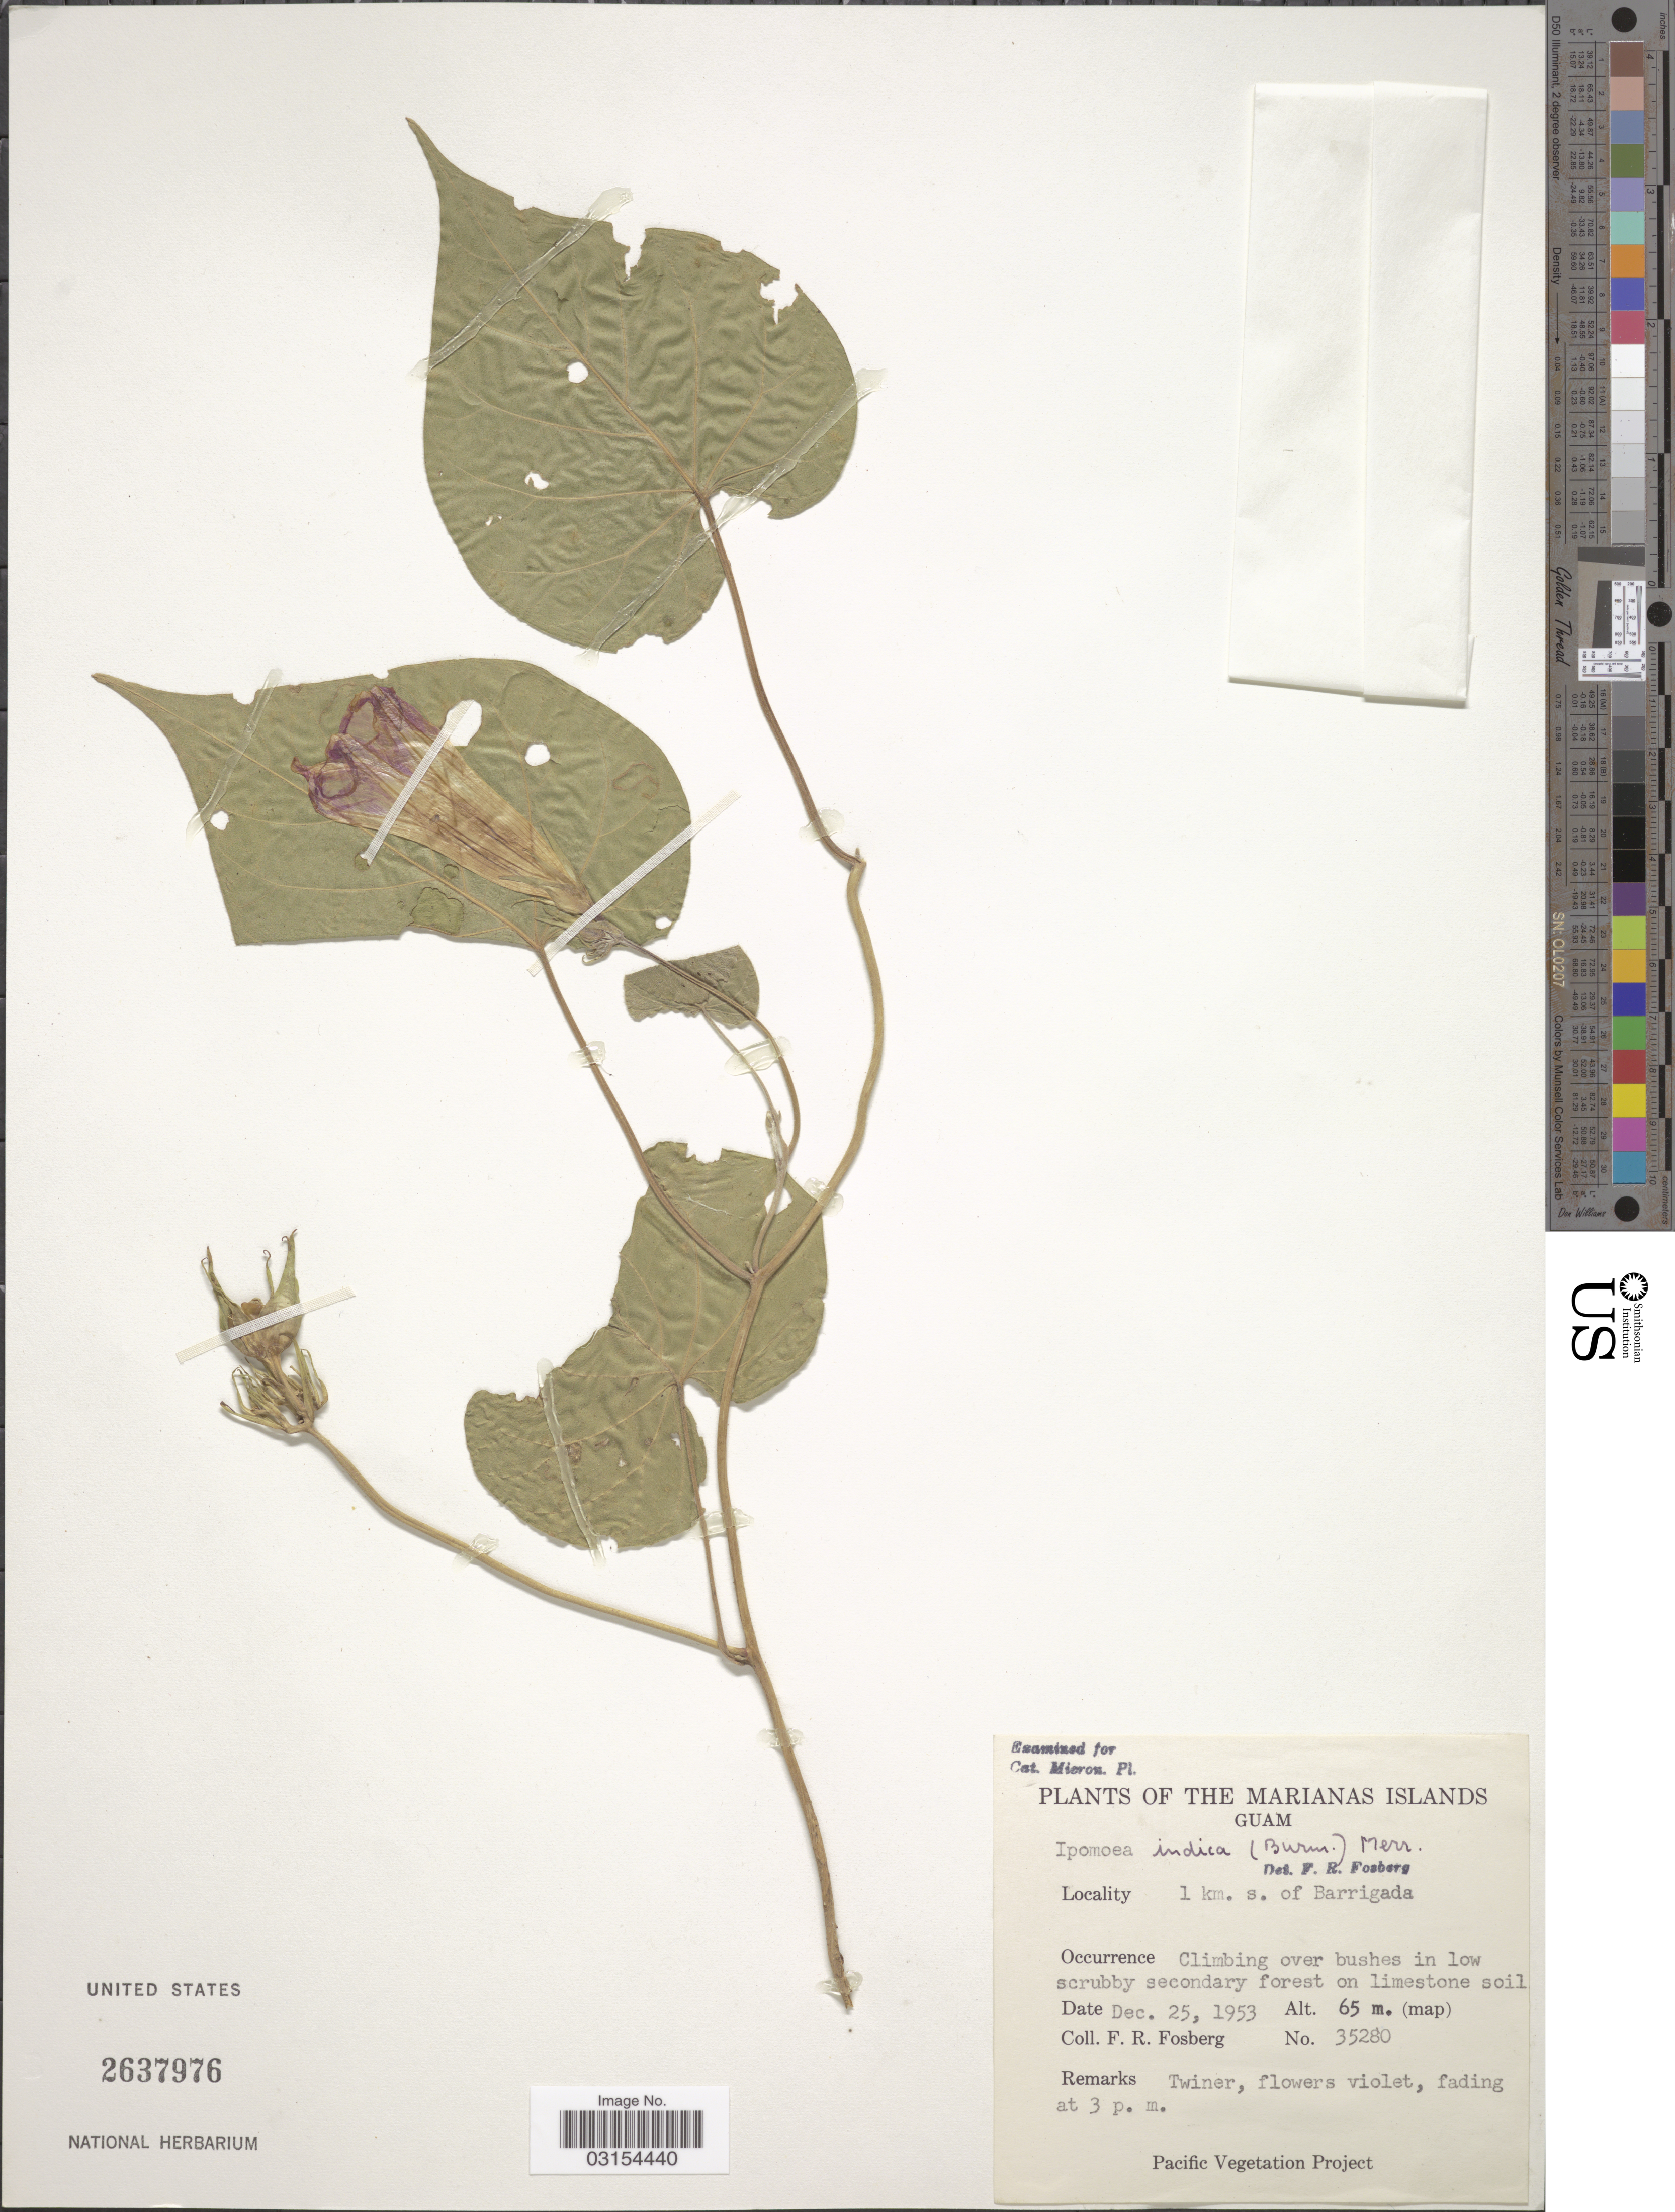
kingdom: Plantae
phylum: Tracheophyta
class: Magnoliopsida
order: Solanales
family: Convolvulaceae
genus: Ipomoea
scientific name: Ipomoea indica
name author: (Burm.) Merr.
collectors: F. R. Fosberg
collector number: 35280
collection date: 1953-12-25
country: Guam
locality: The Marianas Islands. 1 km. s. of Barrigada.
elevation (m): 65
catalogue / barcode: US 2637976